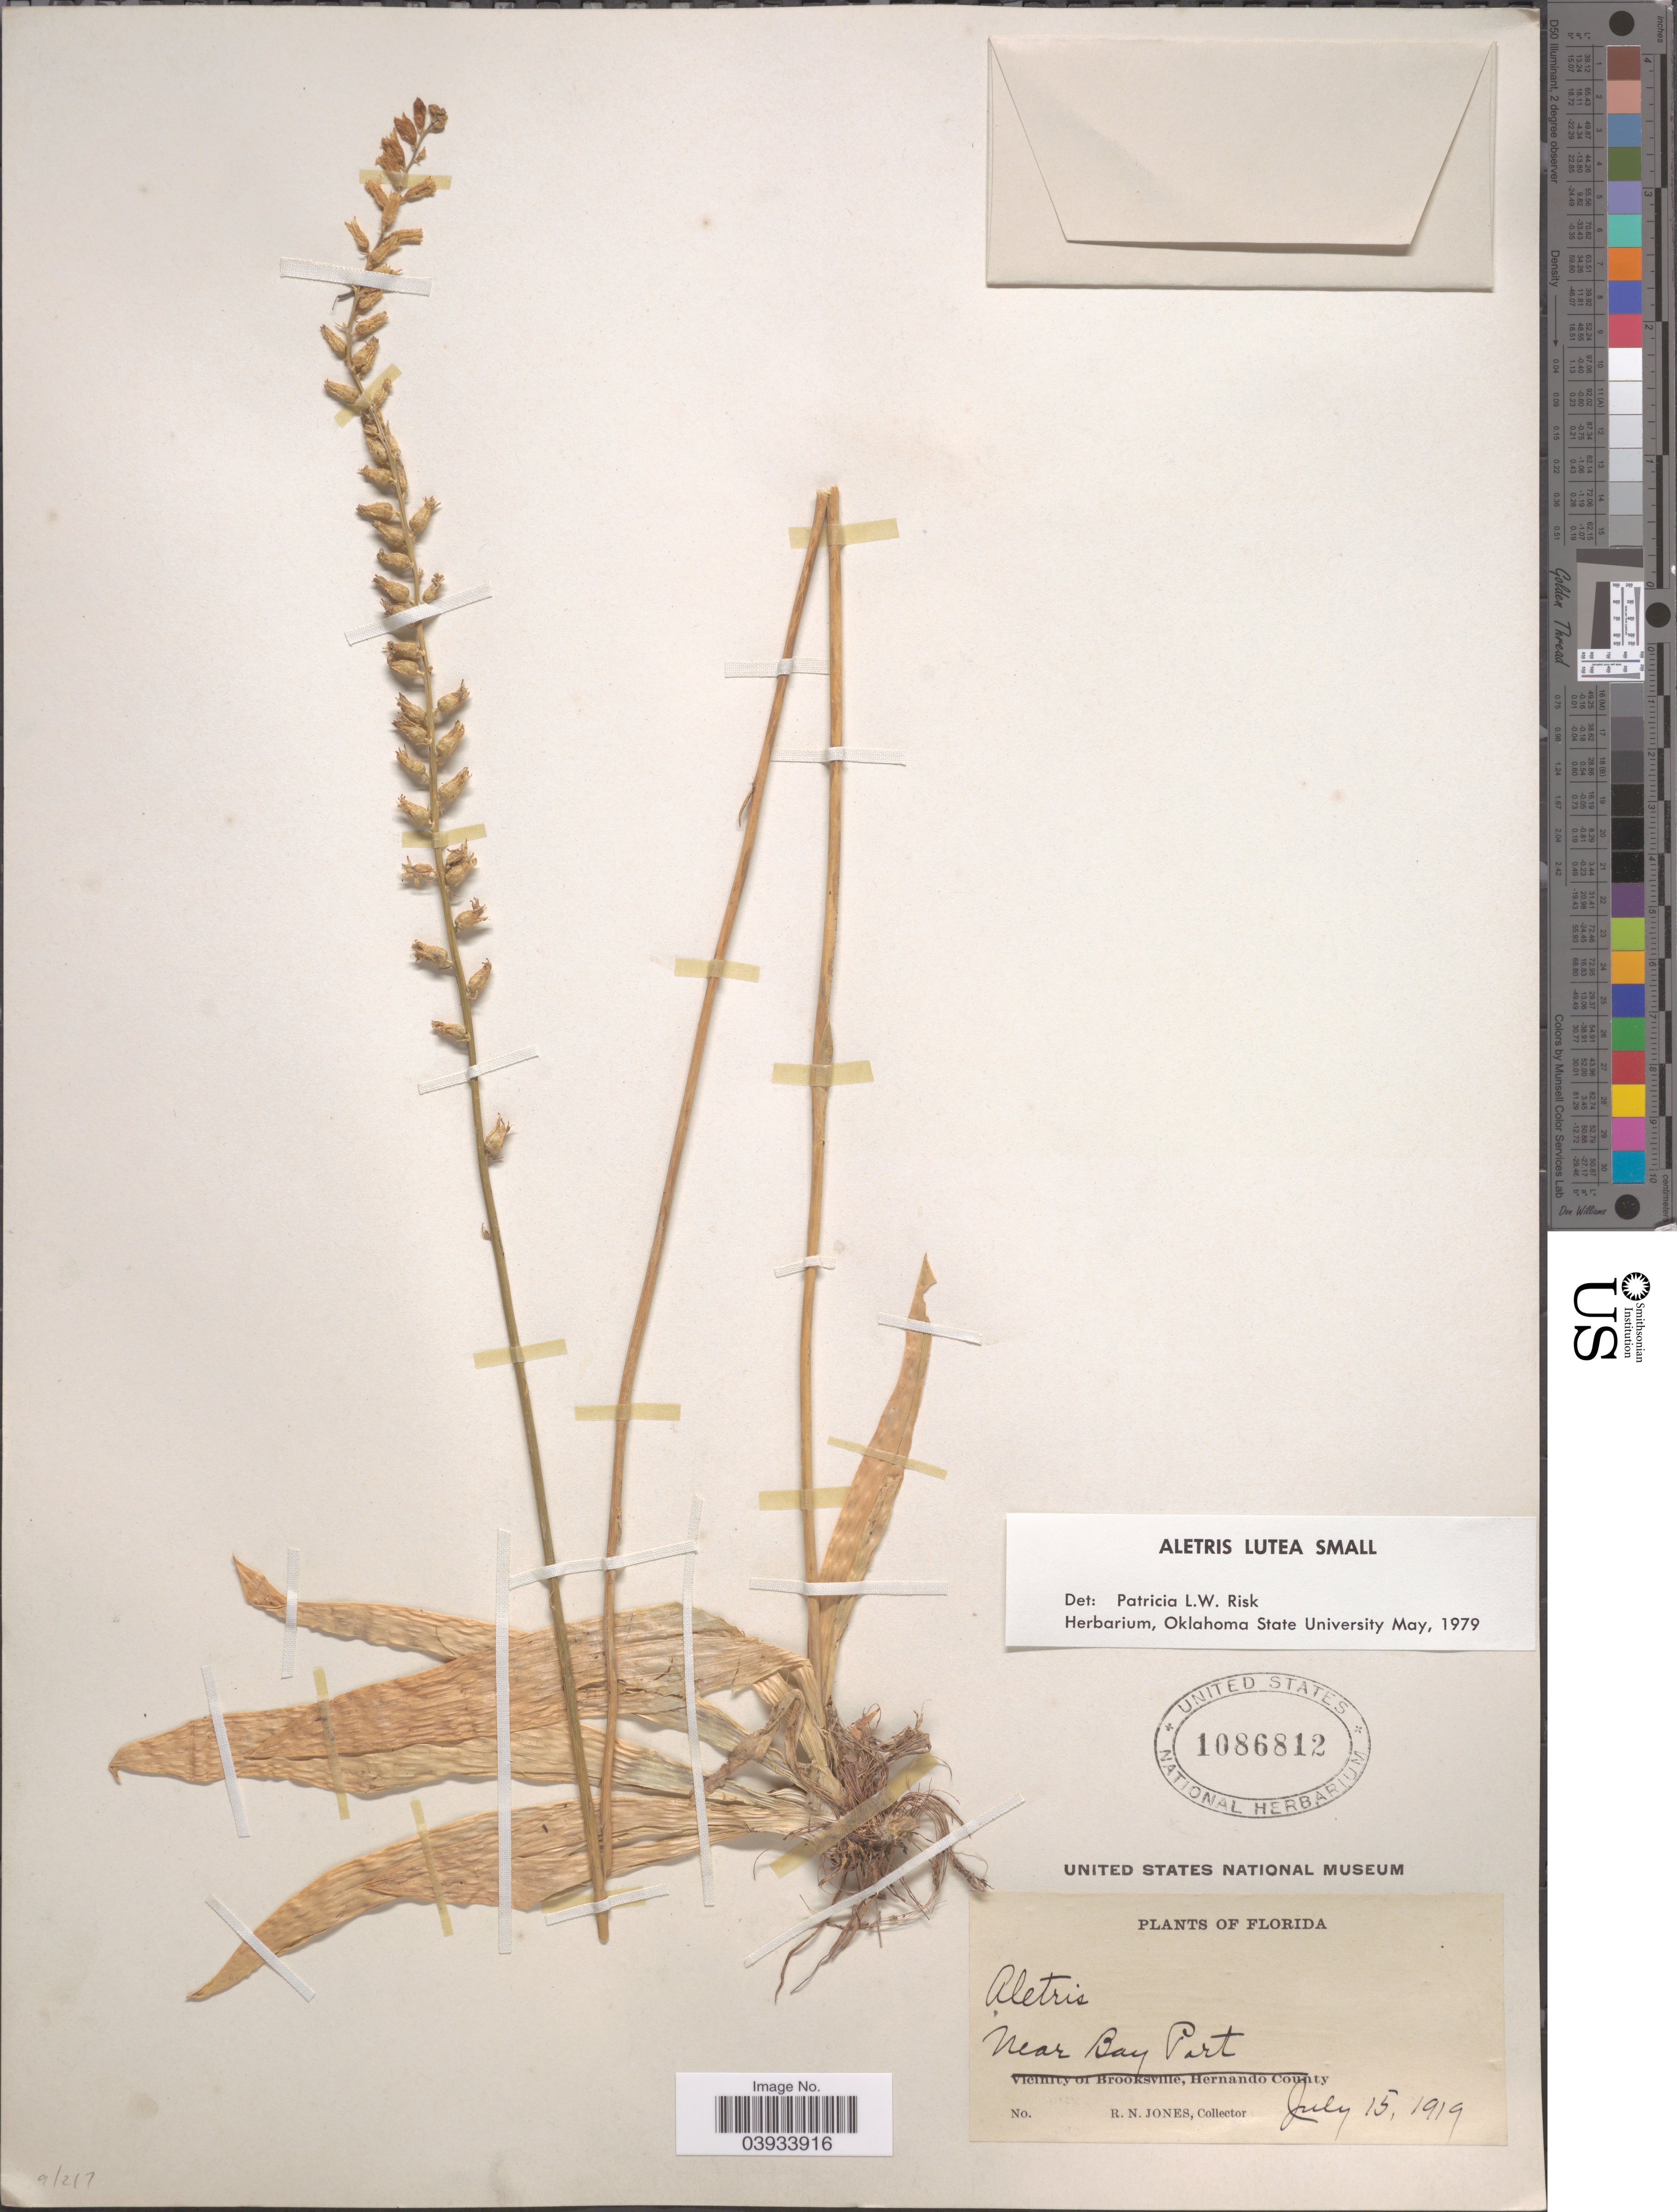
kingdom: Plantae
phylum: Tracheophyta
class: Liliopsida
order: Dioscoreales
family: Nartheciaceae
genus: Aletris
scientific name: Aletris lutea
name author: Small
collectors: R. N. Jones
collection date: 1919-07-15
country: United States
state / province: Florida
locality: Near Bay Port.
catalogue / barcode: US 1086812